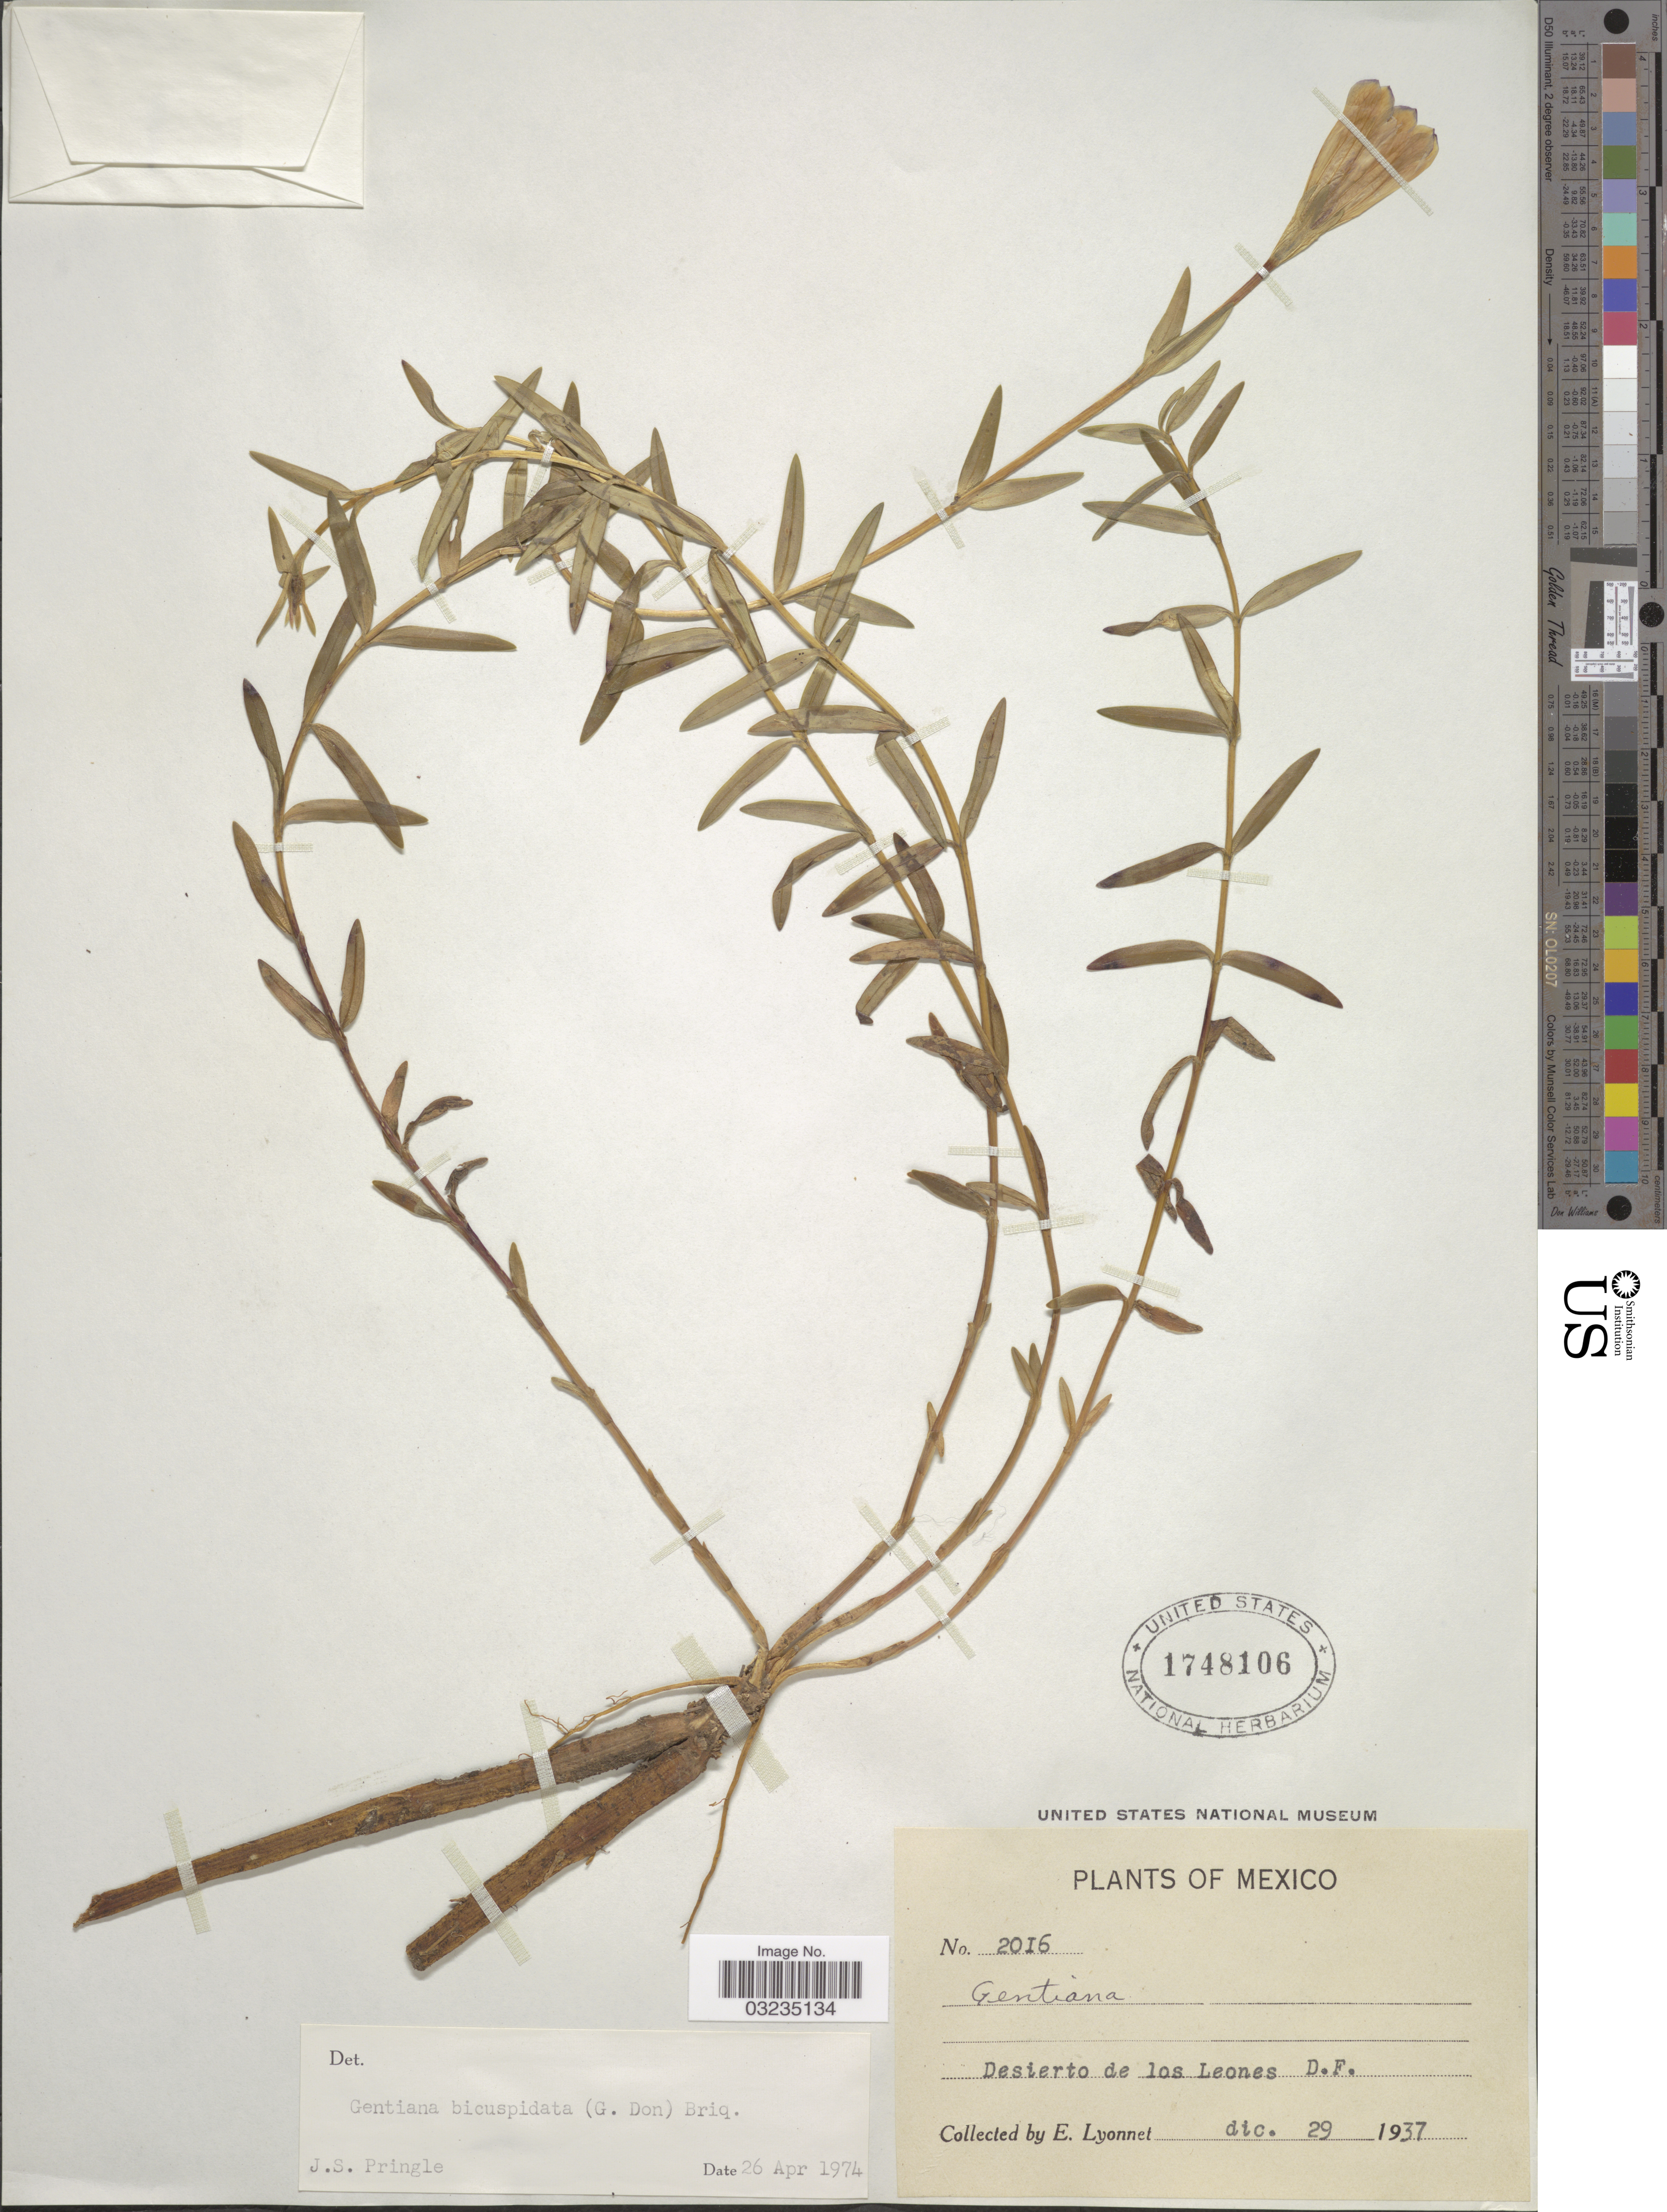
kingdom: Plantae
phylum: Tracheophyta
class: Magnoliopsida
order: Gentianales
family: Gentianaceae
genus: Gentiana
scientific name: Gentiana bicuspidata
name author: (G. Don) Briq.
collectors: E. Lyonnet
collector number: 2016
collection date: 1937-12-29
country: Mexico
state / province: Distrito Federal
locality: Desierto de los Leones D. F.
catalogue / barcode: US 1748106